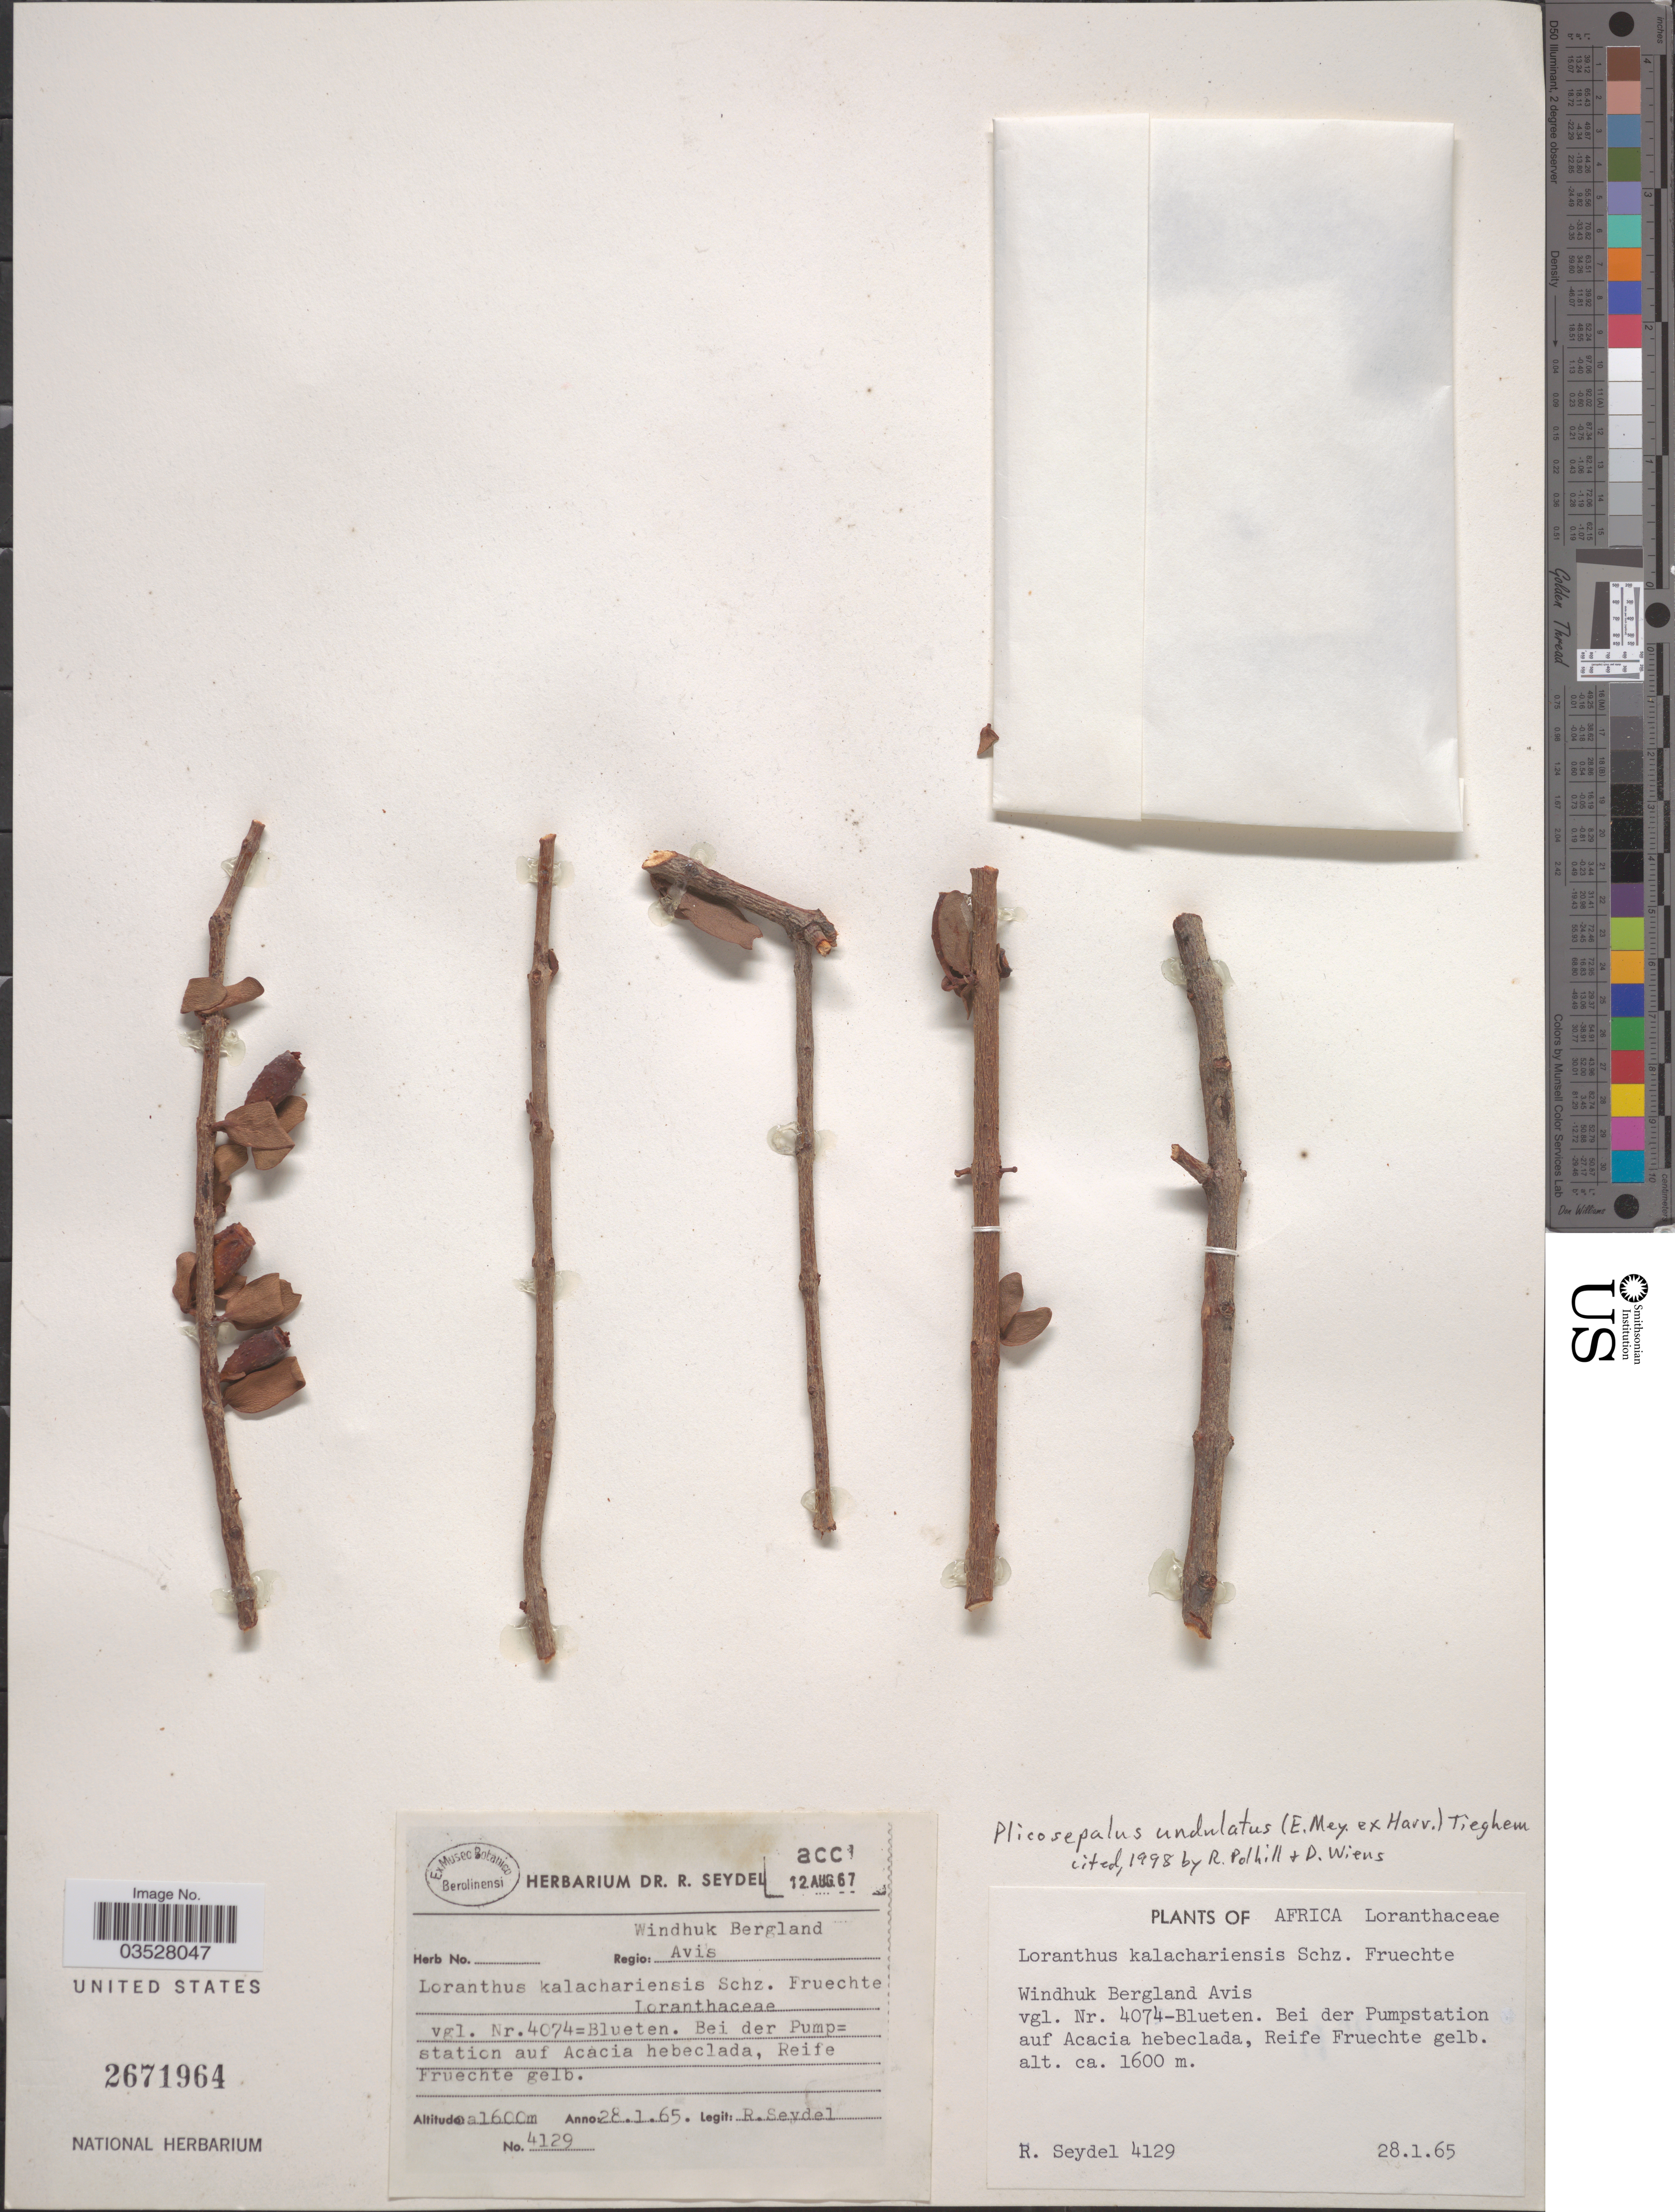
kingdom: Plantae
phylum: Tracheophyta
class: Magnoliopsida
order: Santalales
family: Loranthaceae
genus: Plicosepalus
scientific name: Plicosepalus undulatus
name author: (E. Mey. ex Harv.) Tiegh.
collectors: R. Seydel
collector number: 4129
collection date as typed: Transcribed d/m/y: 28/1/65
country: Namibia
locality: Regio: Windhuk Bergland Avis. Bei der Pumpstation auf Acacia hebeclada. [unsure placement]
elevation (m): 1600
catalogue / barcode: US 2671964